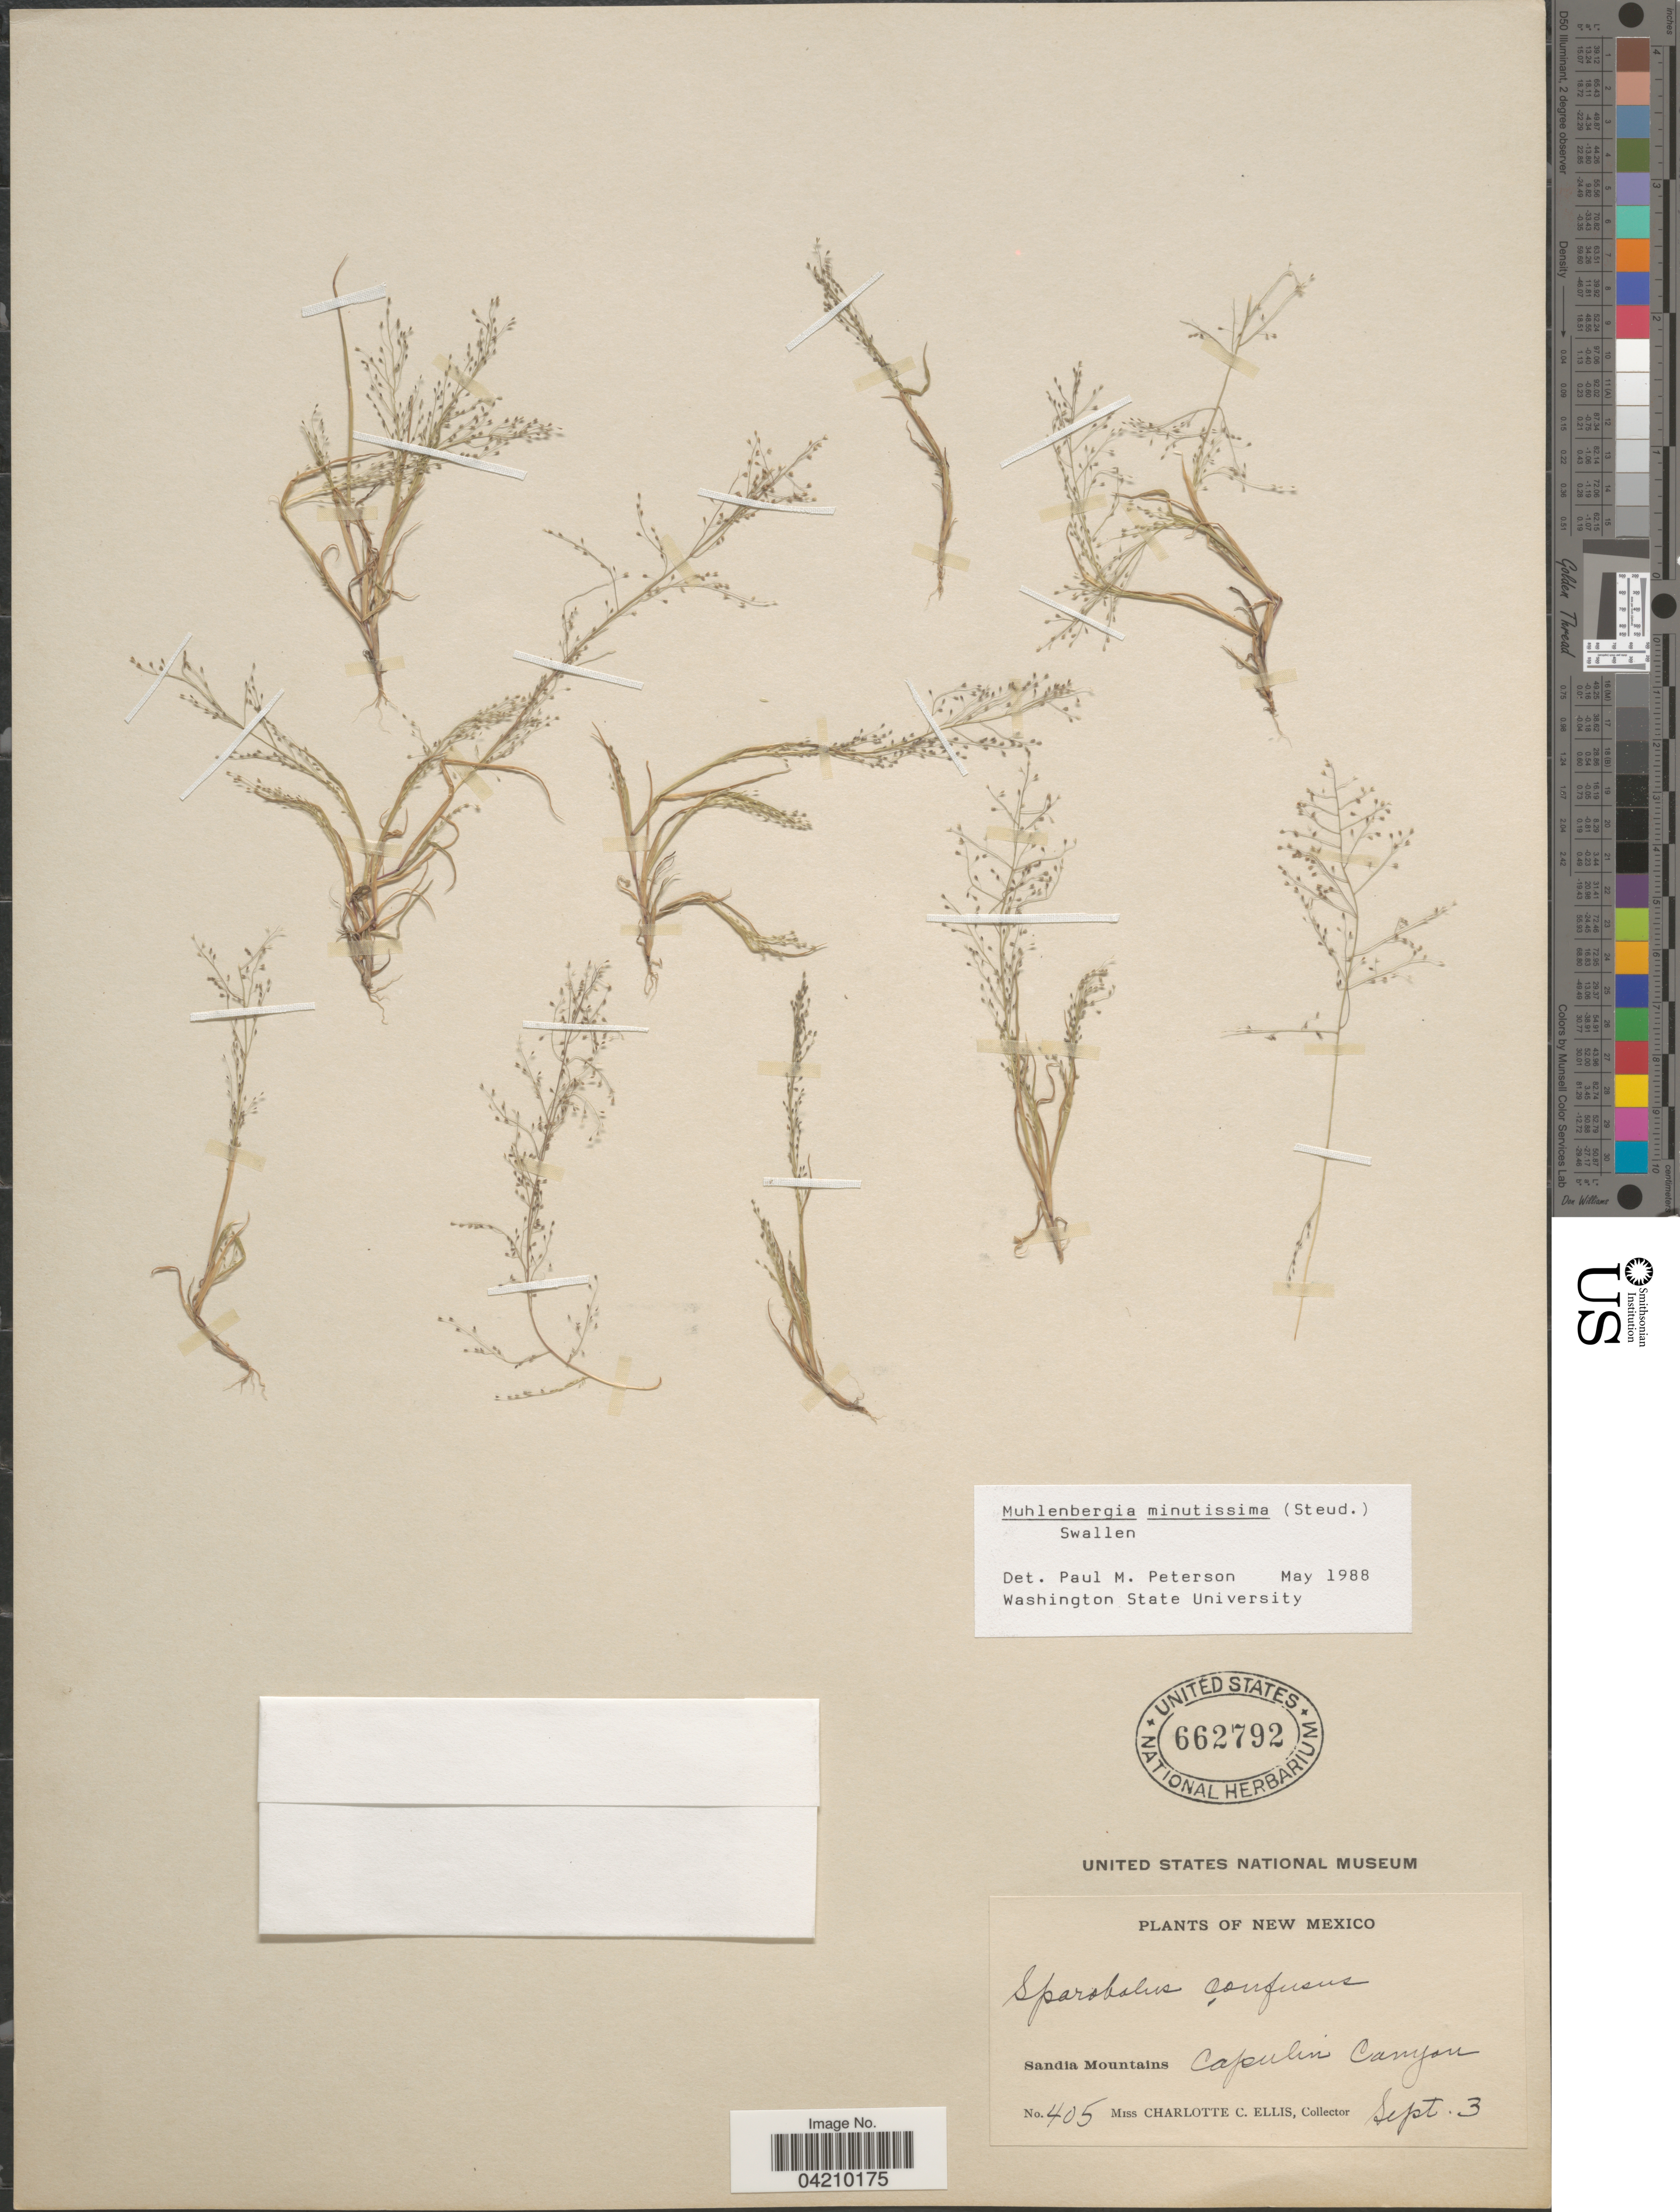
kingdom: Plantae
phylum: Tracheophyta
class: Liliopsida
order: Poales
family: Poaceae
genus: Muhlenbergia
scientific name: Muhlenbergia minutissima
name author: (Steud.) Swallen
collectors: C. C. Ellis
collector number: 405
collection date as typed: Transcribed d/m/y: /9/3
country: United States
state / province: New Mexico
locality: Sandia Mountains Capulin Canyon.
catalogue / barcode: US 662792